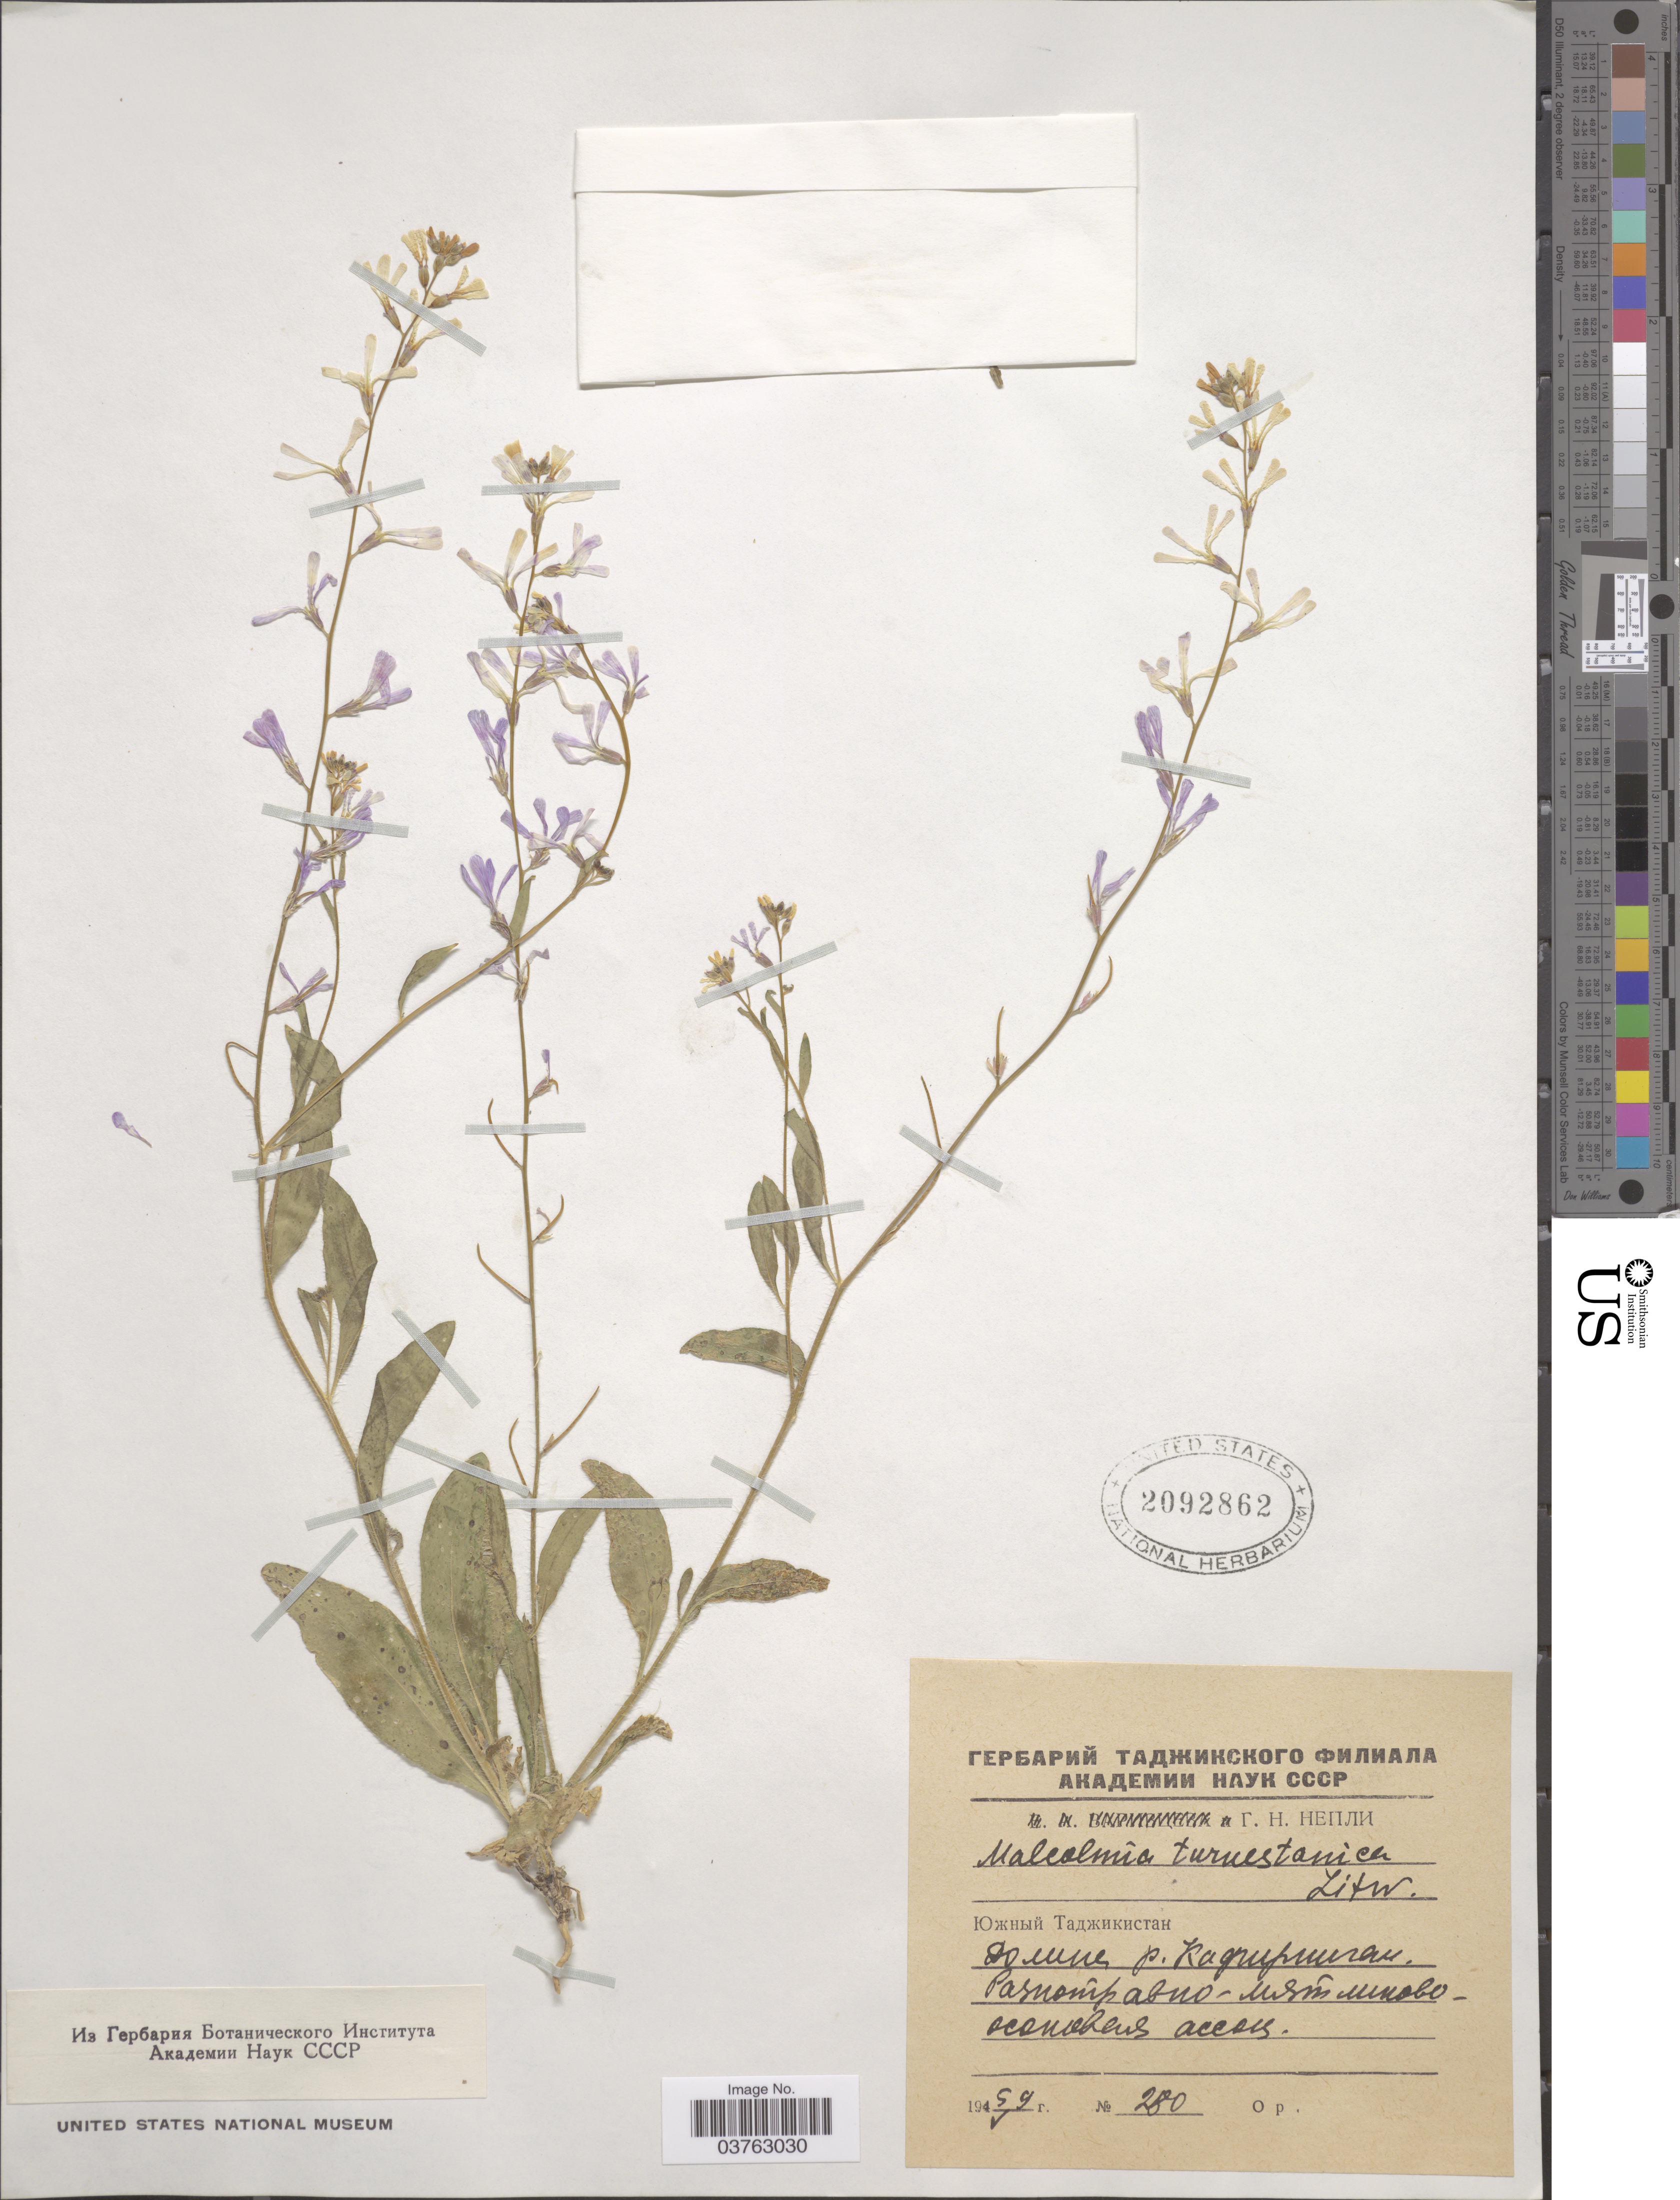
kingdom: Plantae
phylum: Tracheophyta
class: Magnoliopsida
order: Brassicales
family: Brassicaceae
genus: Malcolmia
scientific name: Malcolmia turkestanica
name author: Litv.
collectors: G. Nepli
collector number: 280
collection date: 1949-05-05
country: Tajikistan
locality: Valley of River Kafirnigan.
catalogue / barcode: US 2092862